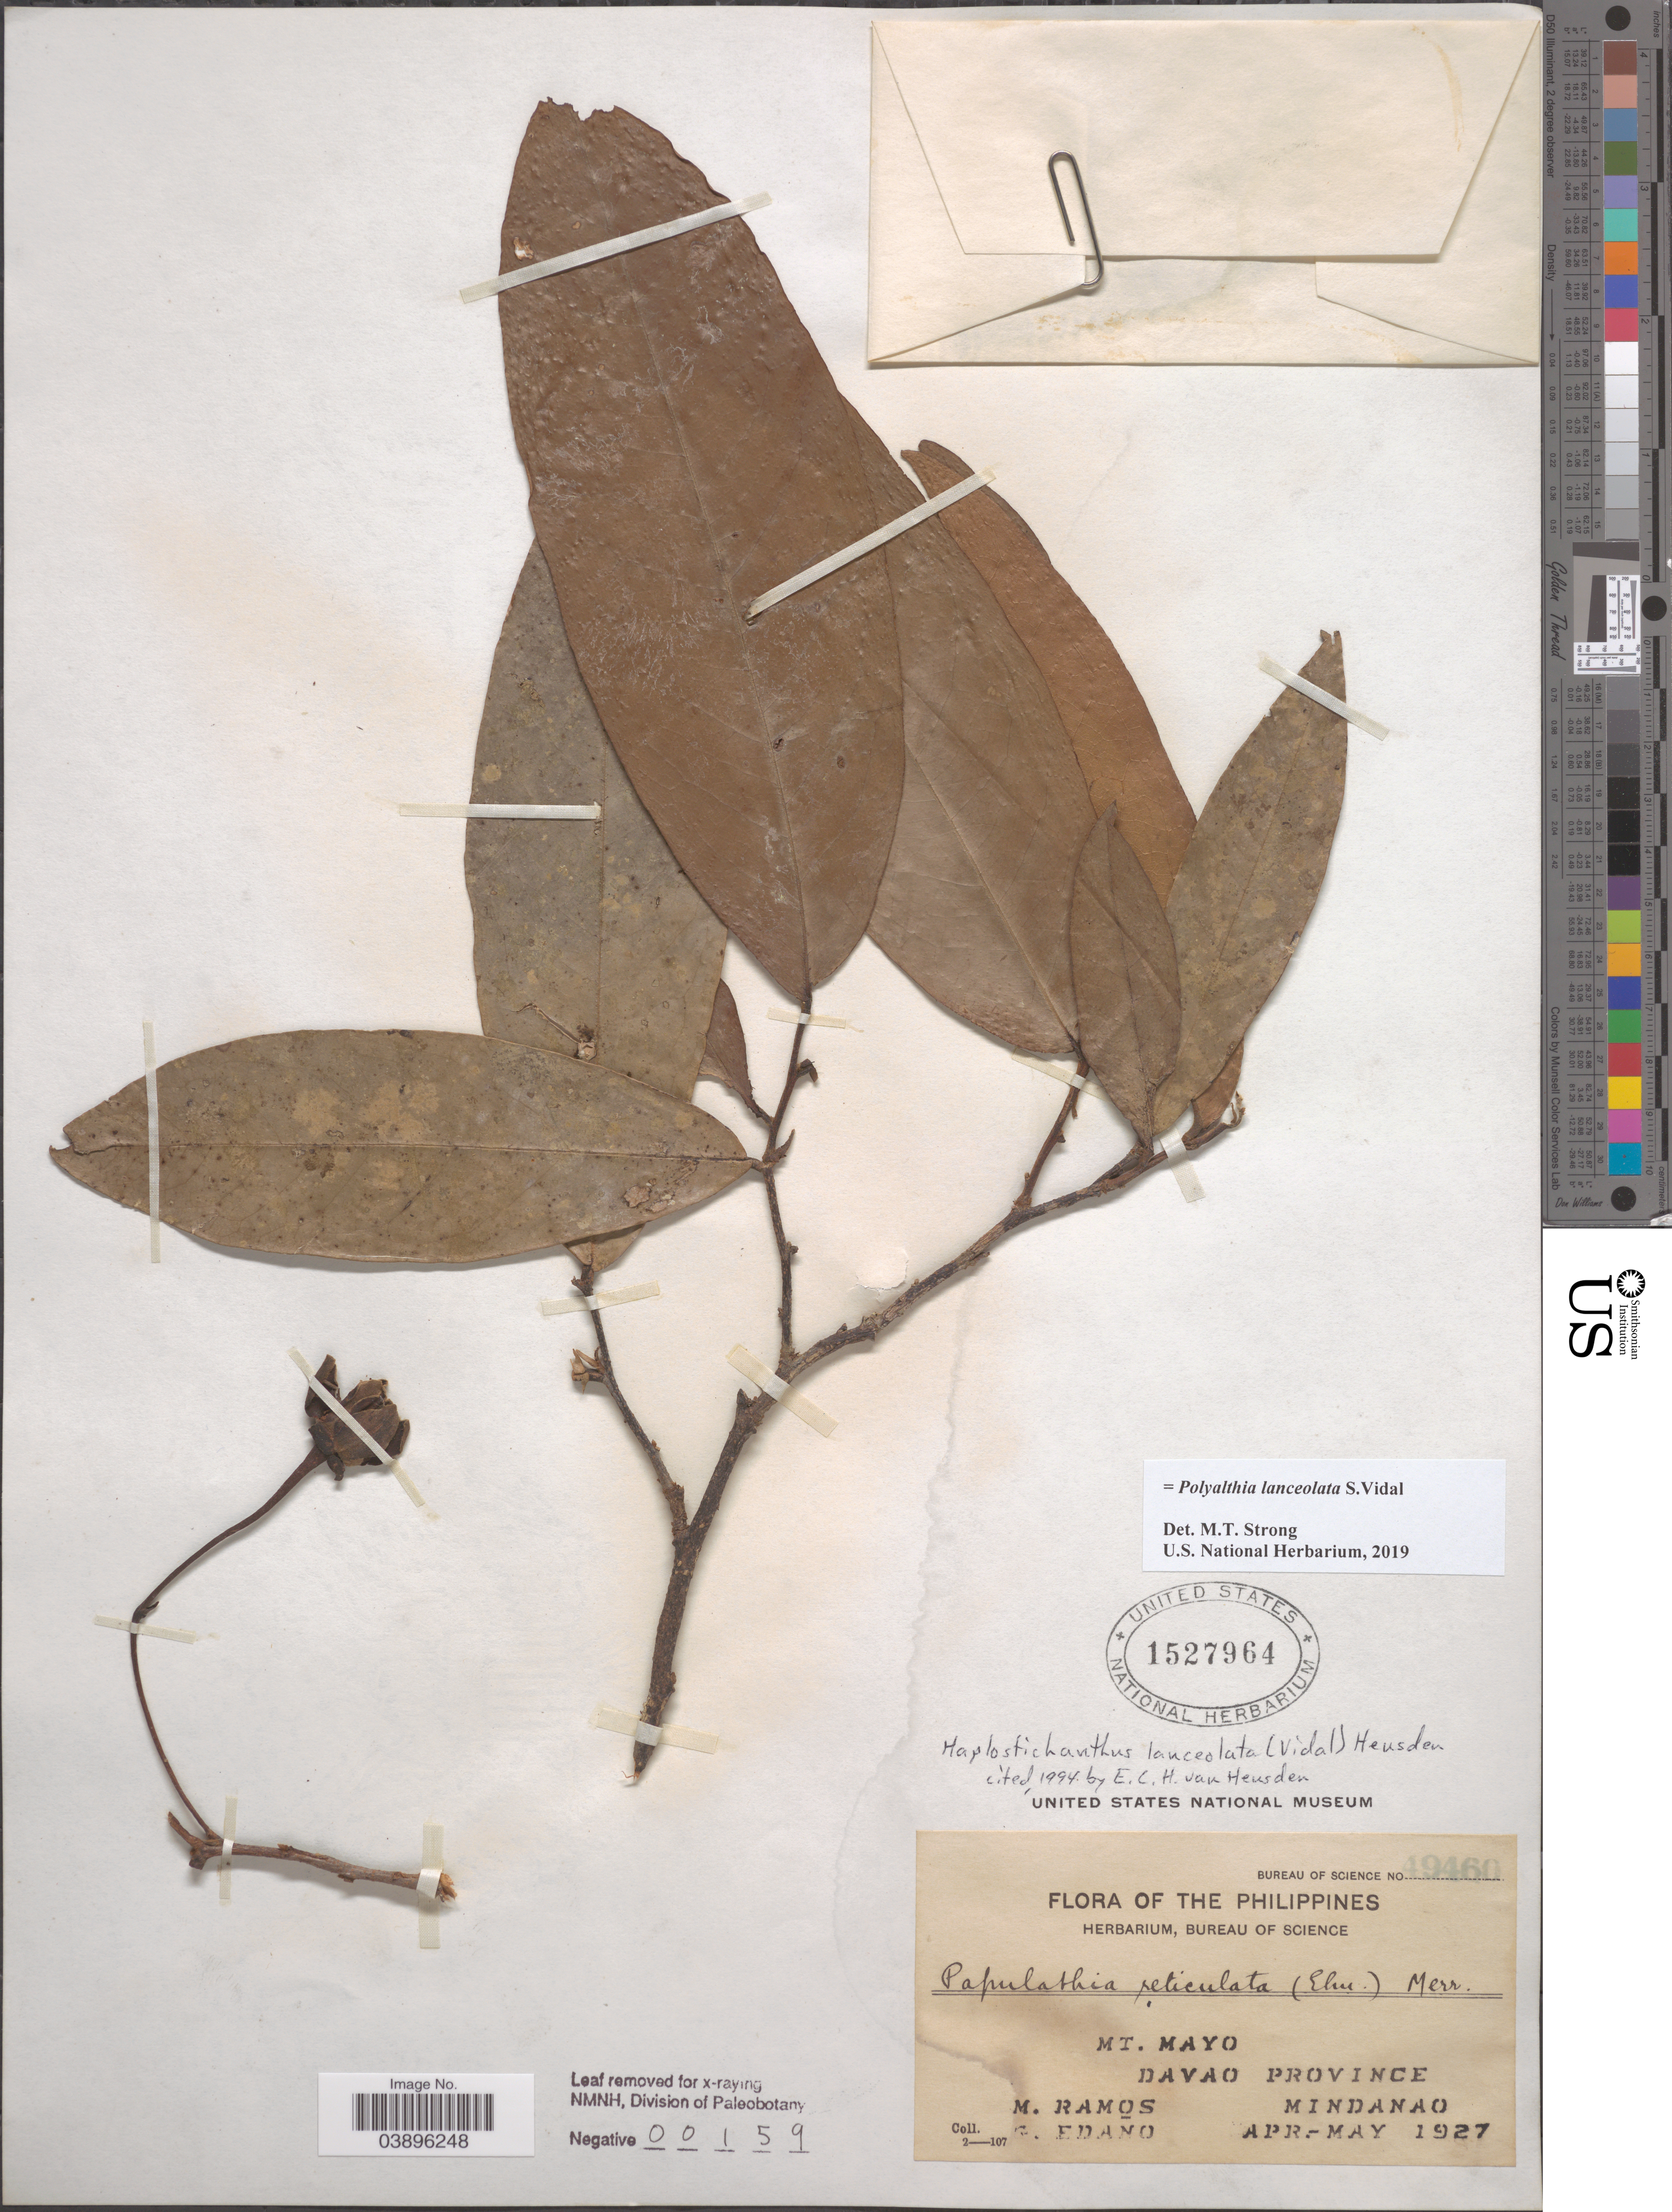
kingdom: Plantae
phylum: Tracheophyta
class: Magnoliopsida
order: Magnoliales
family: Annonaceae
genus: Polyalthia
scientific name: Polyalthia lanceolata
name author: S. Vidal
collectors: M. Ramos & G. Edaño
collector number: Bureau of Science 49460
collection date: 1927-04/1927-05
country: Philippines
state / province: Davao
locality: Mt. Mayo. Davao Province. Mindanao.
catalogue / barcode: US 1527964